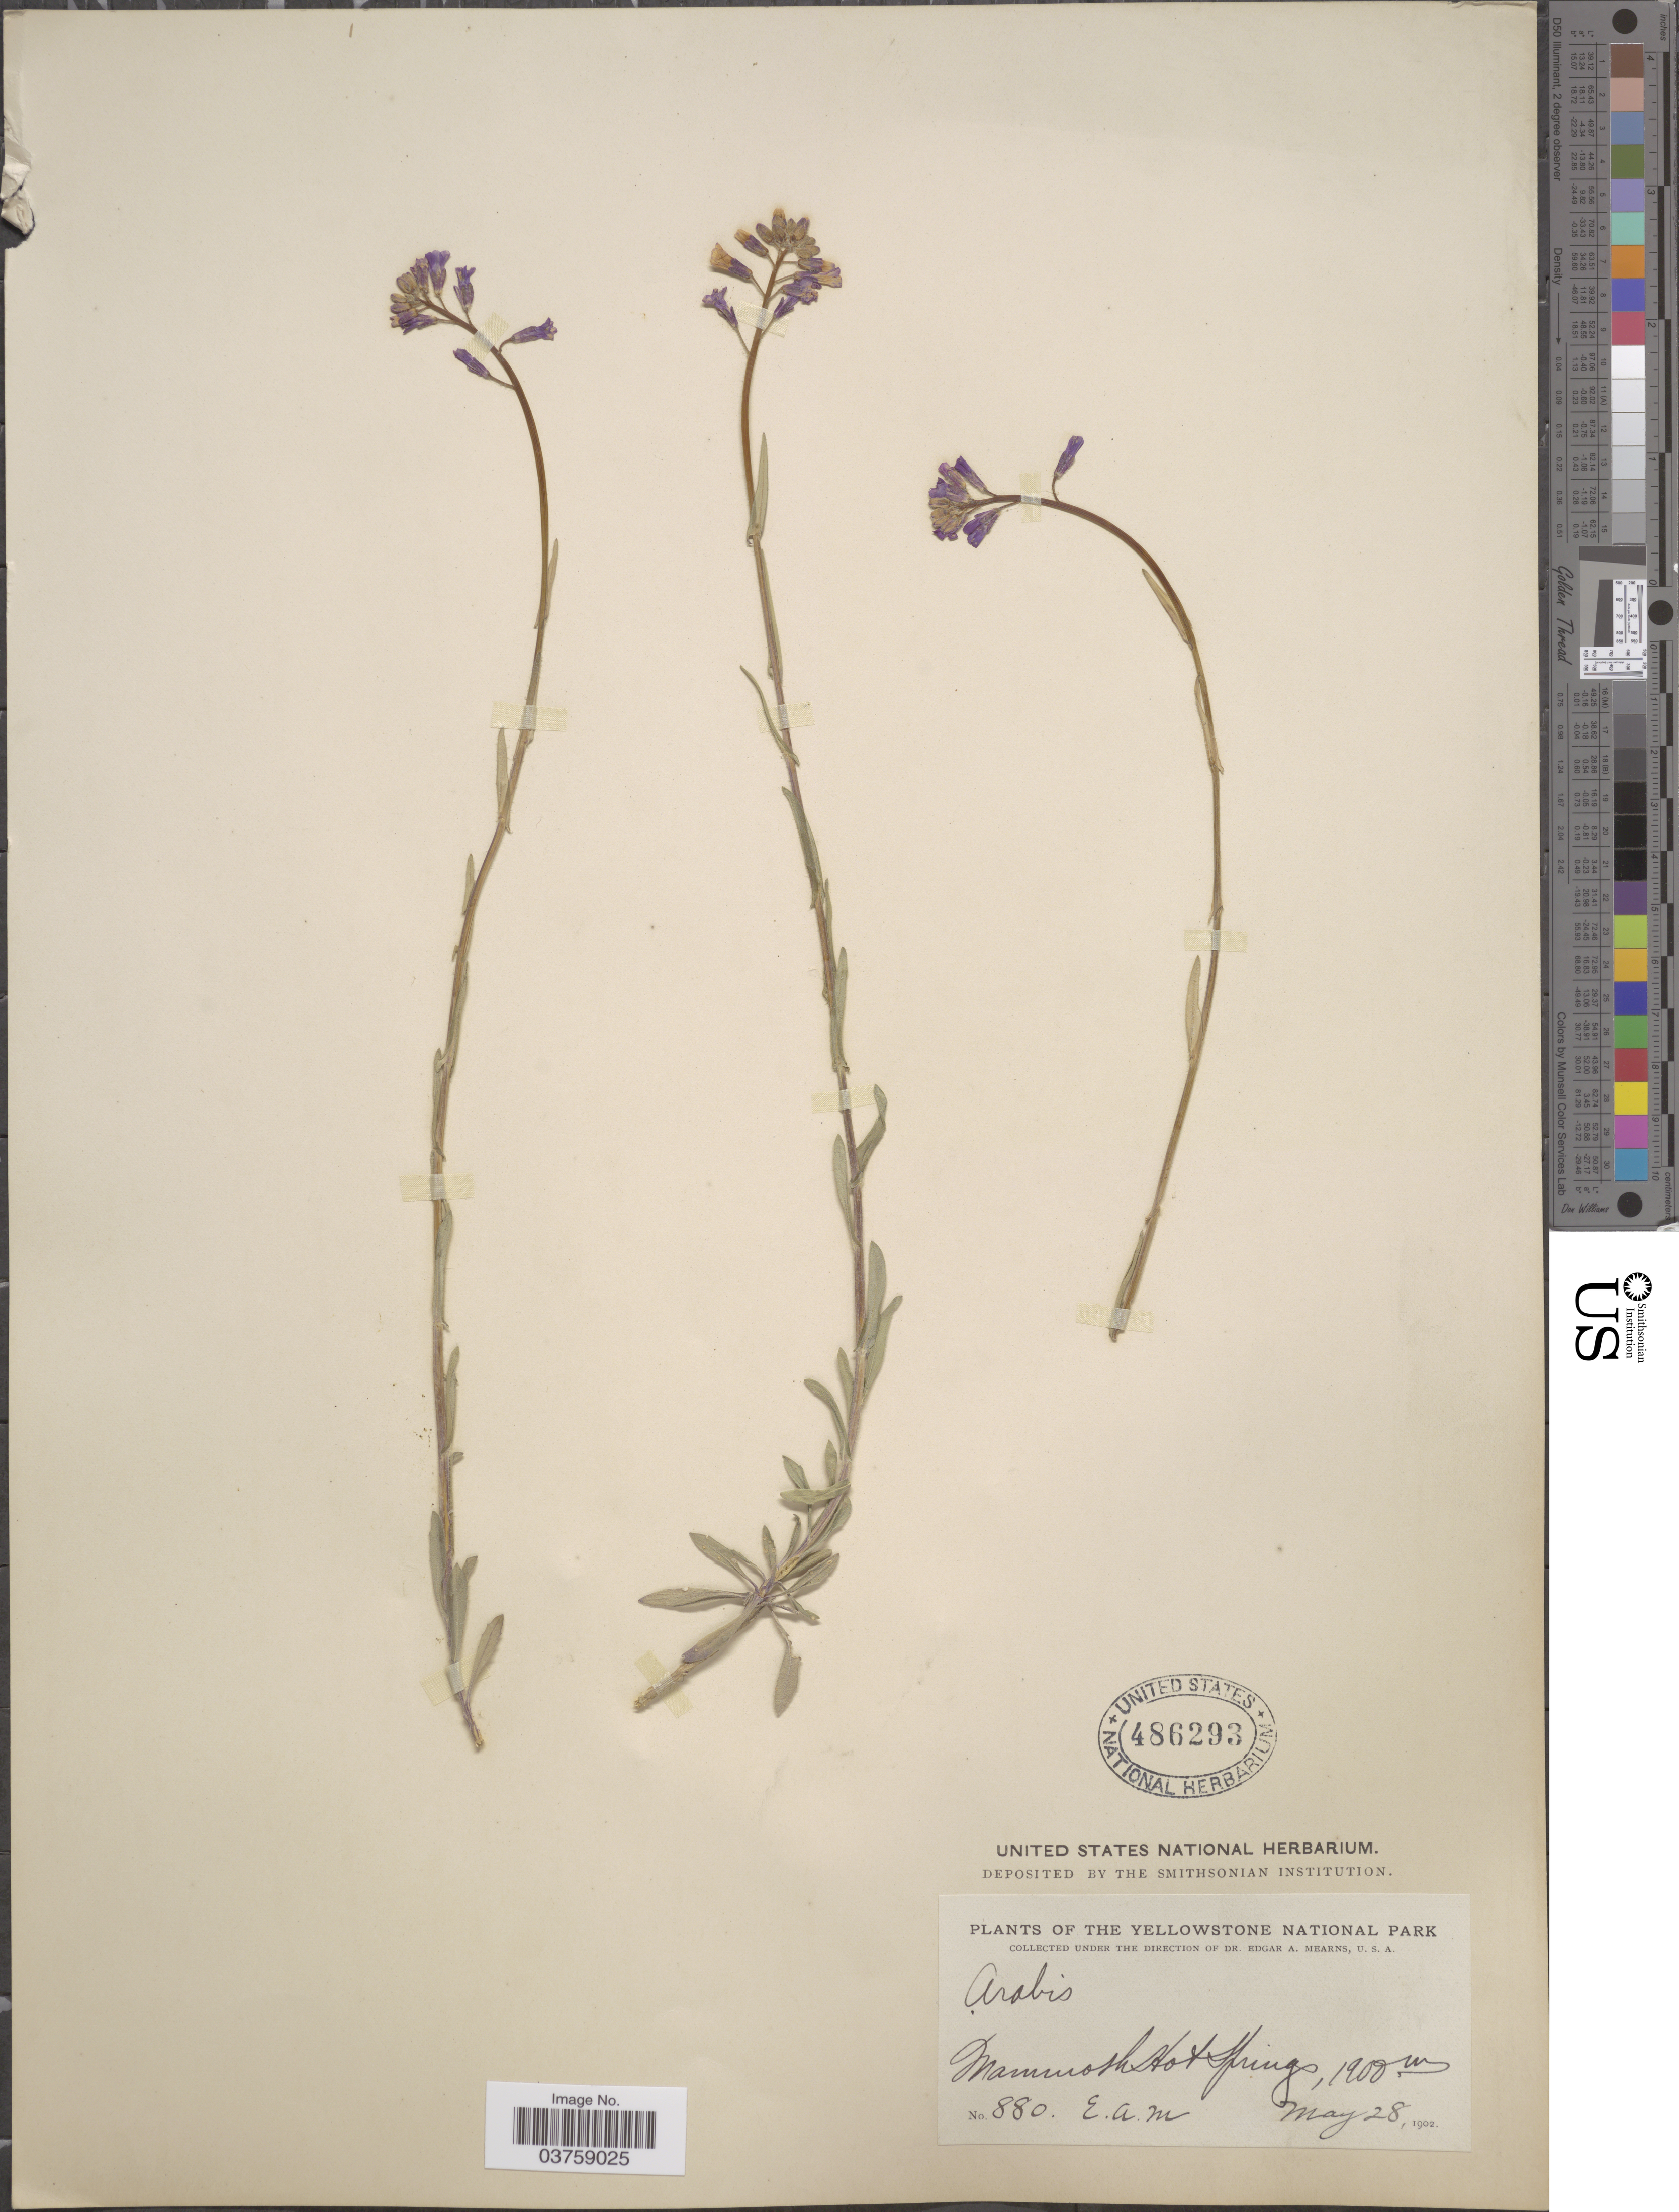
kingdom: Plantae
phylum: Tracheophyta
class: Magnoliopsida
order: Brassicales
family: Brassicaceae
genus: Arabis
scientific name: Arabis sparsiflora var. subvillosa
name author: (S. Watson) Rollins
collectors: E. A. Mearns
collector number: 880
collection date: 1902-05-28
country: United States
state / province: Wyoming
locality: The Yellowstone National Park. Mammoth Hot Springs.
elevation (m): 1900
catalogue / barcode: US 486293